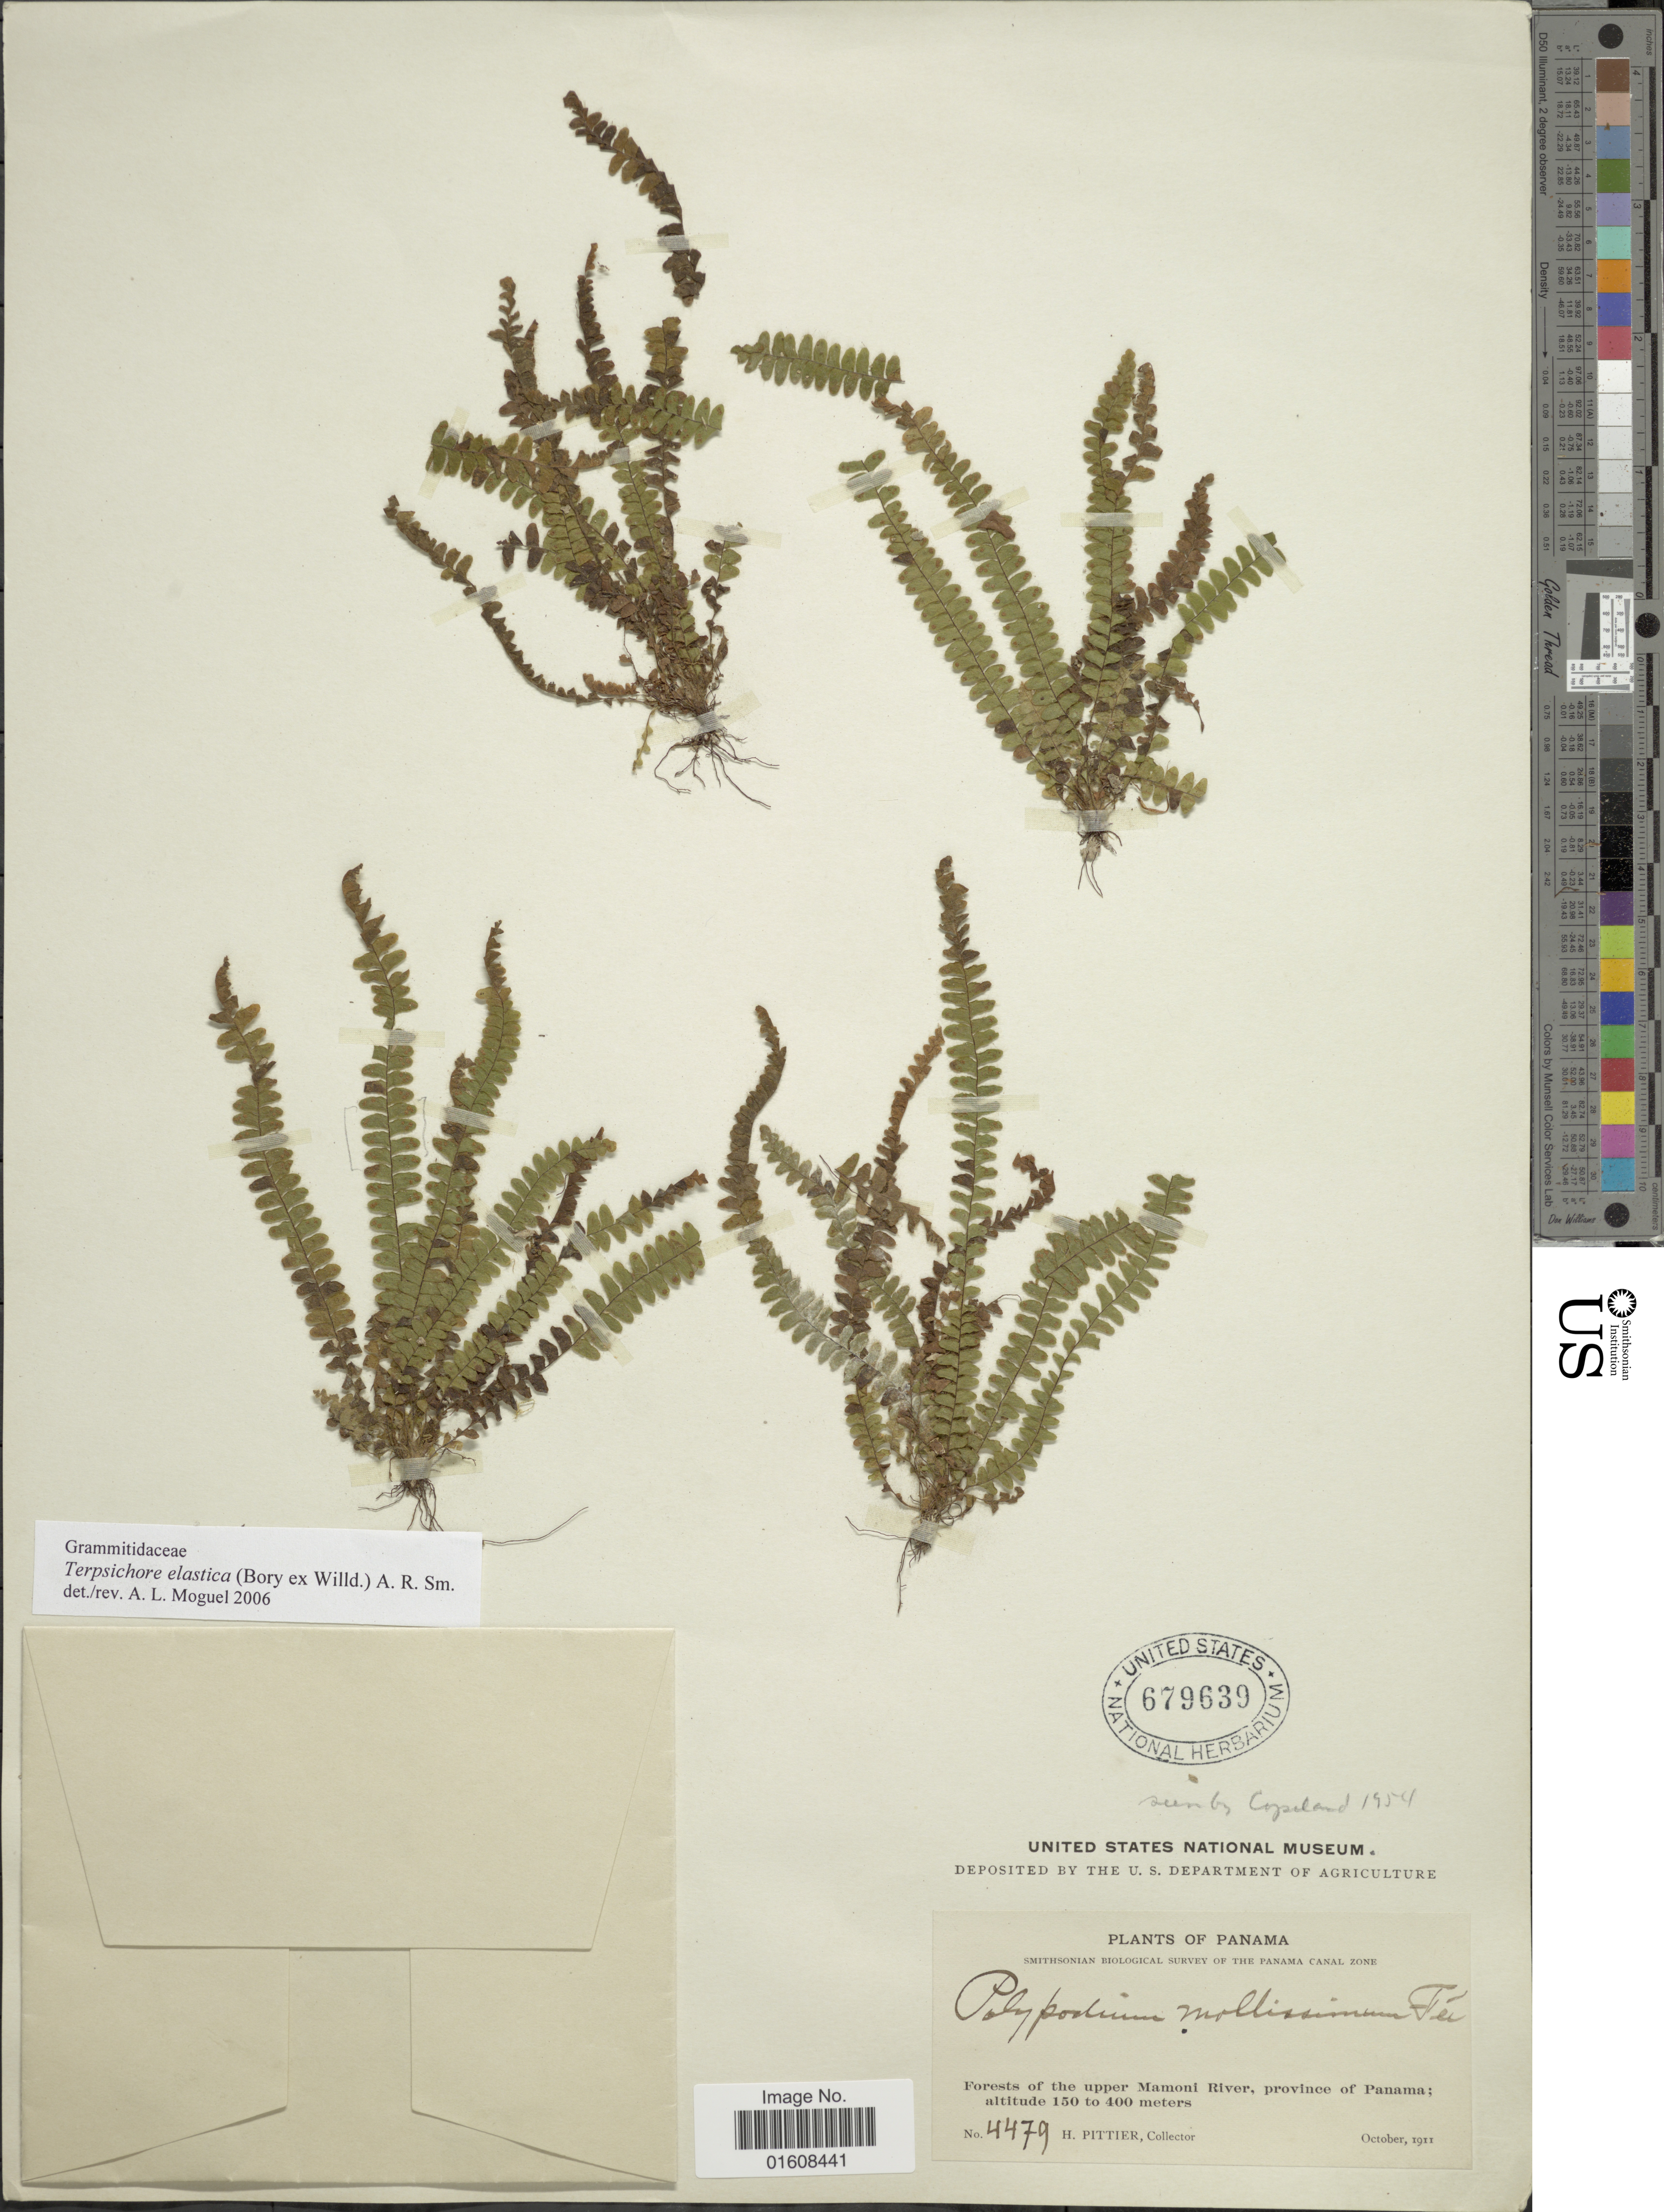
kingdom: Plantae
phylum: Tracheophyta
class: Polypodiopsida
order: Polypodiales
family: Polypodiaceae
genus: Alansmia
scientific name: Alansmia elastica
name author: (Bory ex Willd.) Moguel & M. Kessler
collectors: H. F. Pittier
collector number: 4479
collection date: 1911-10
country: Panama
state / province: Panamá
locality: Panama Canal Zone. Forests of the upper Mamoni River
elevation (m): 150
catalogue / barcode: US 679639